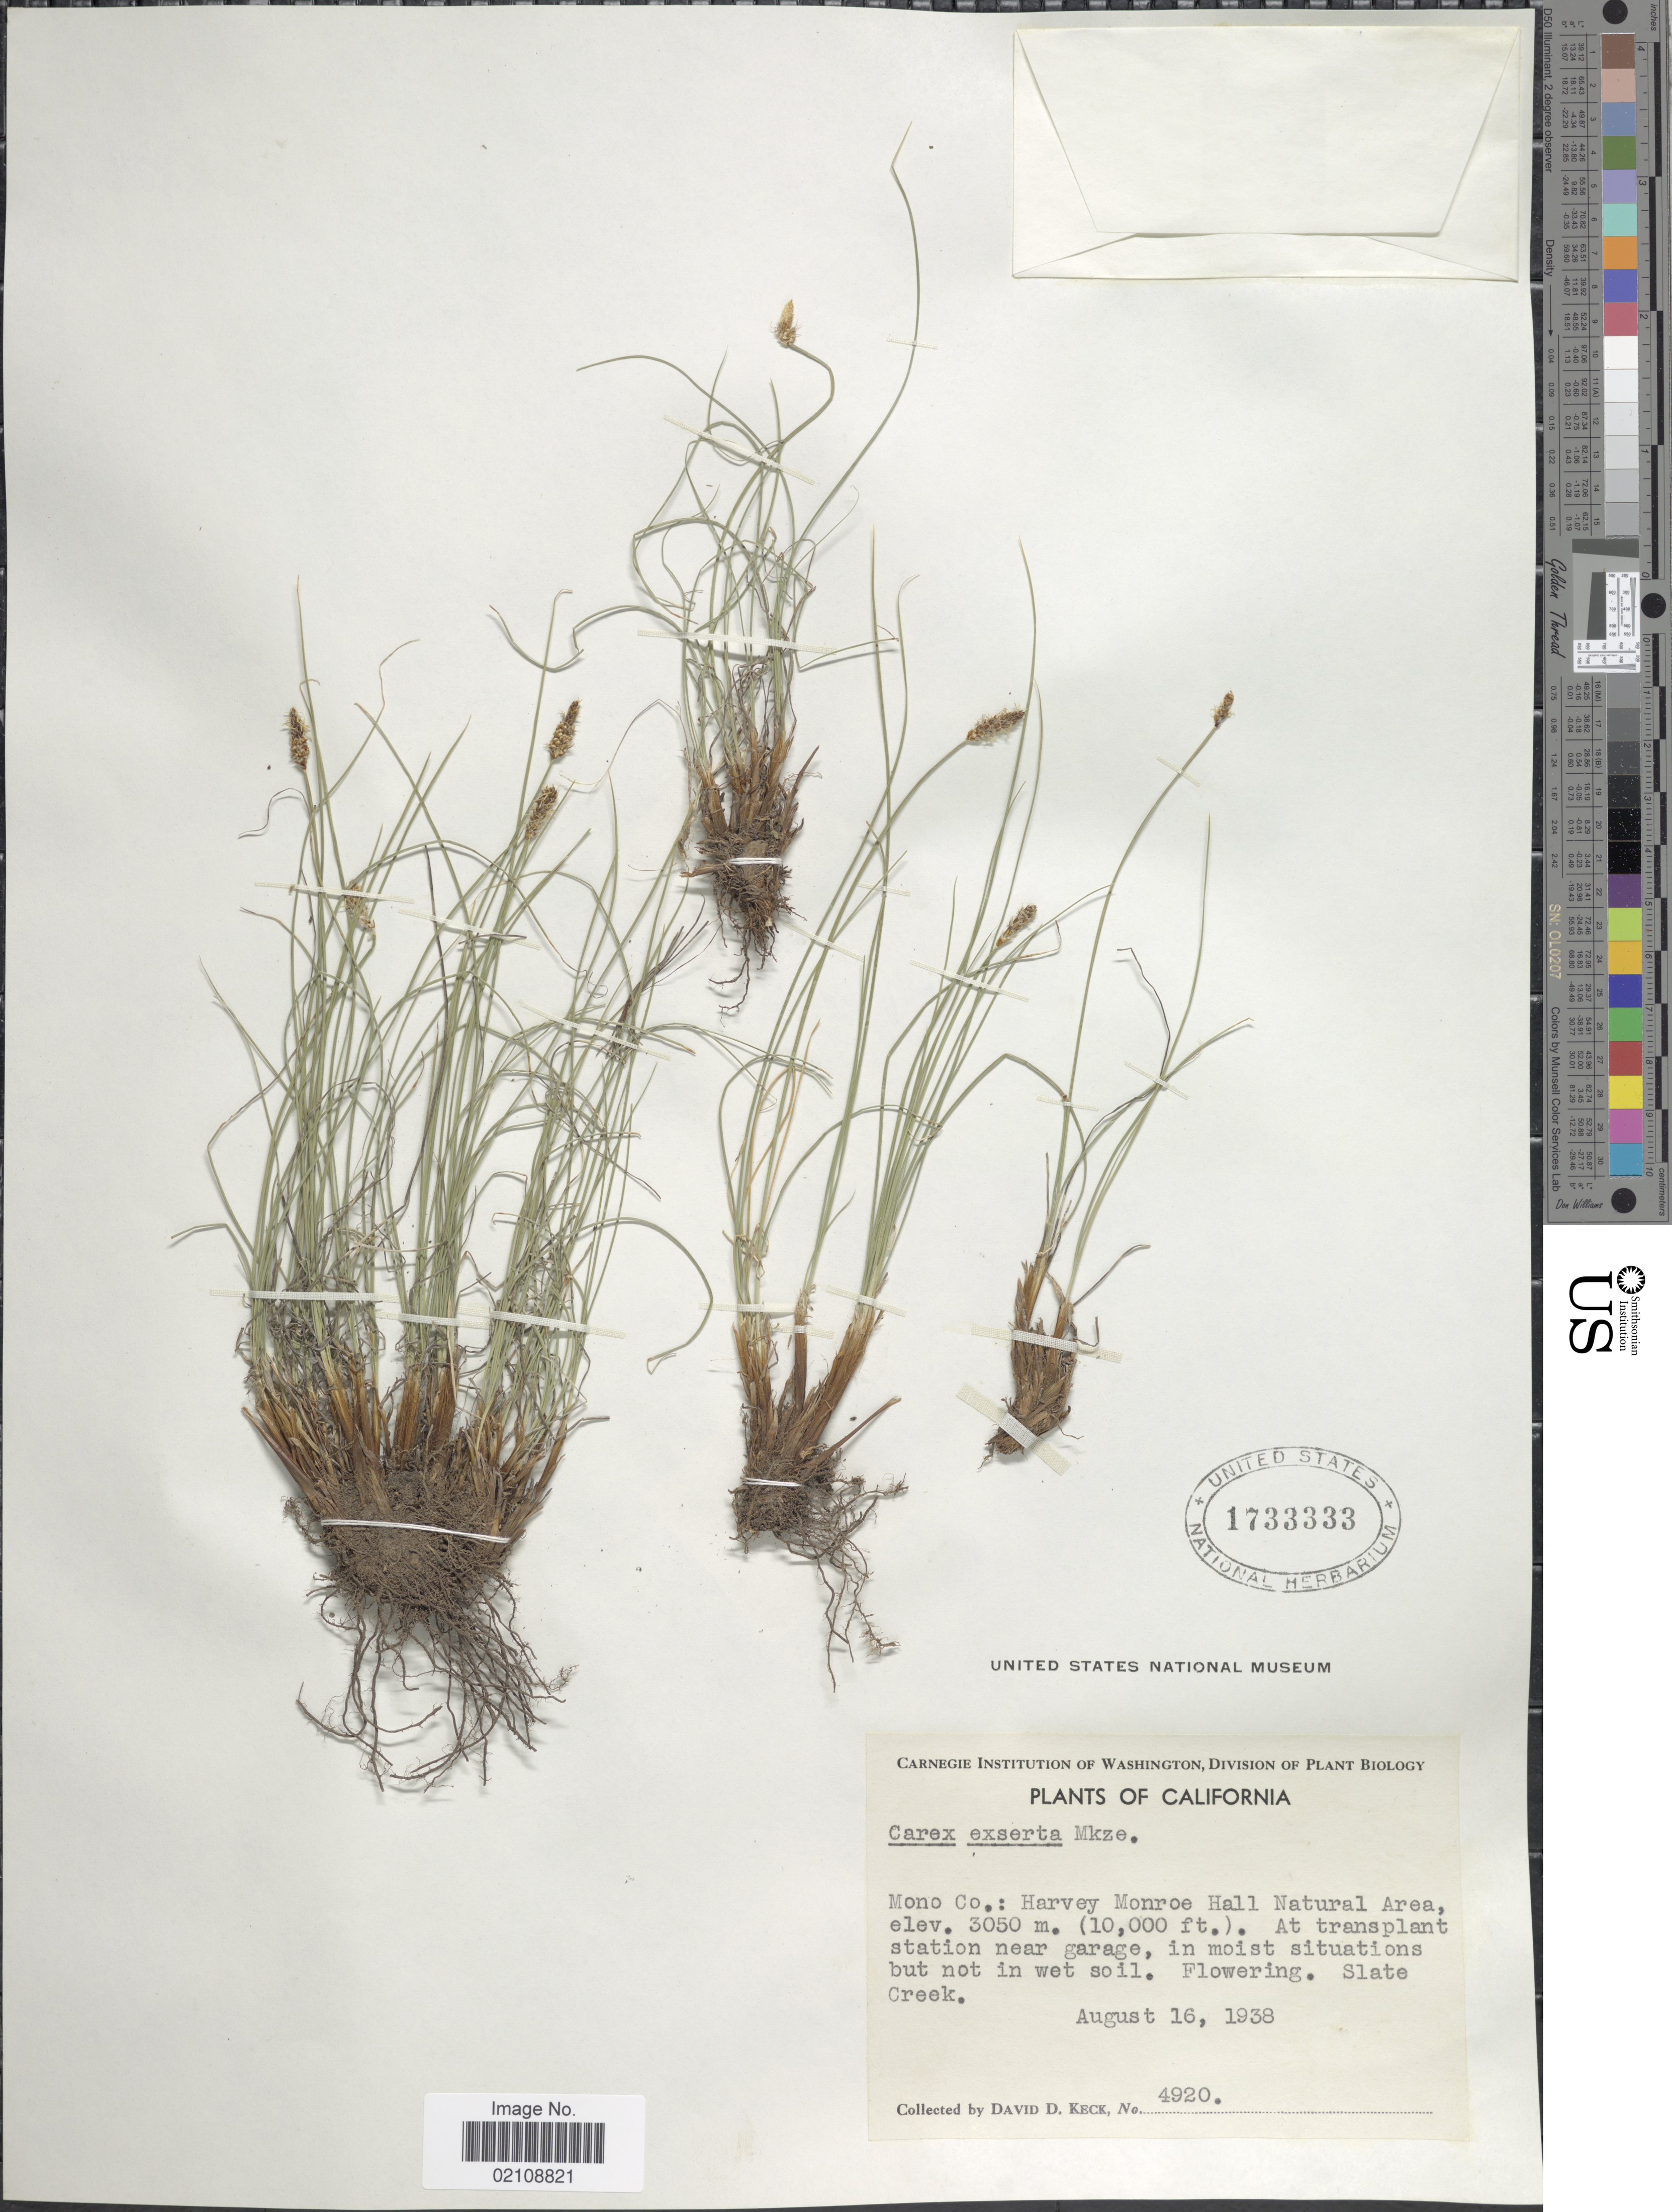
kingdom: Plantae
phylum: Tracheophyta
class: Liliopsida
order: Poales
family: Cyperaceae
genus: Carex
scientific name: Carex filifolia var. erostrata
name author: Kük.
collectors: D. D. Keck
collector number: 4920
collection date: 1938-08-16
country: United States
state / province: California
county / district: Mono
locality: Mono Co.: Harvey Monroe Hall Natural Area, Slate Creek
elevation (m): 3050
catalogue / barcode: US 1733333